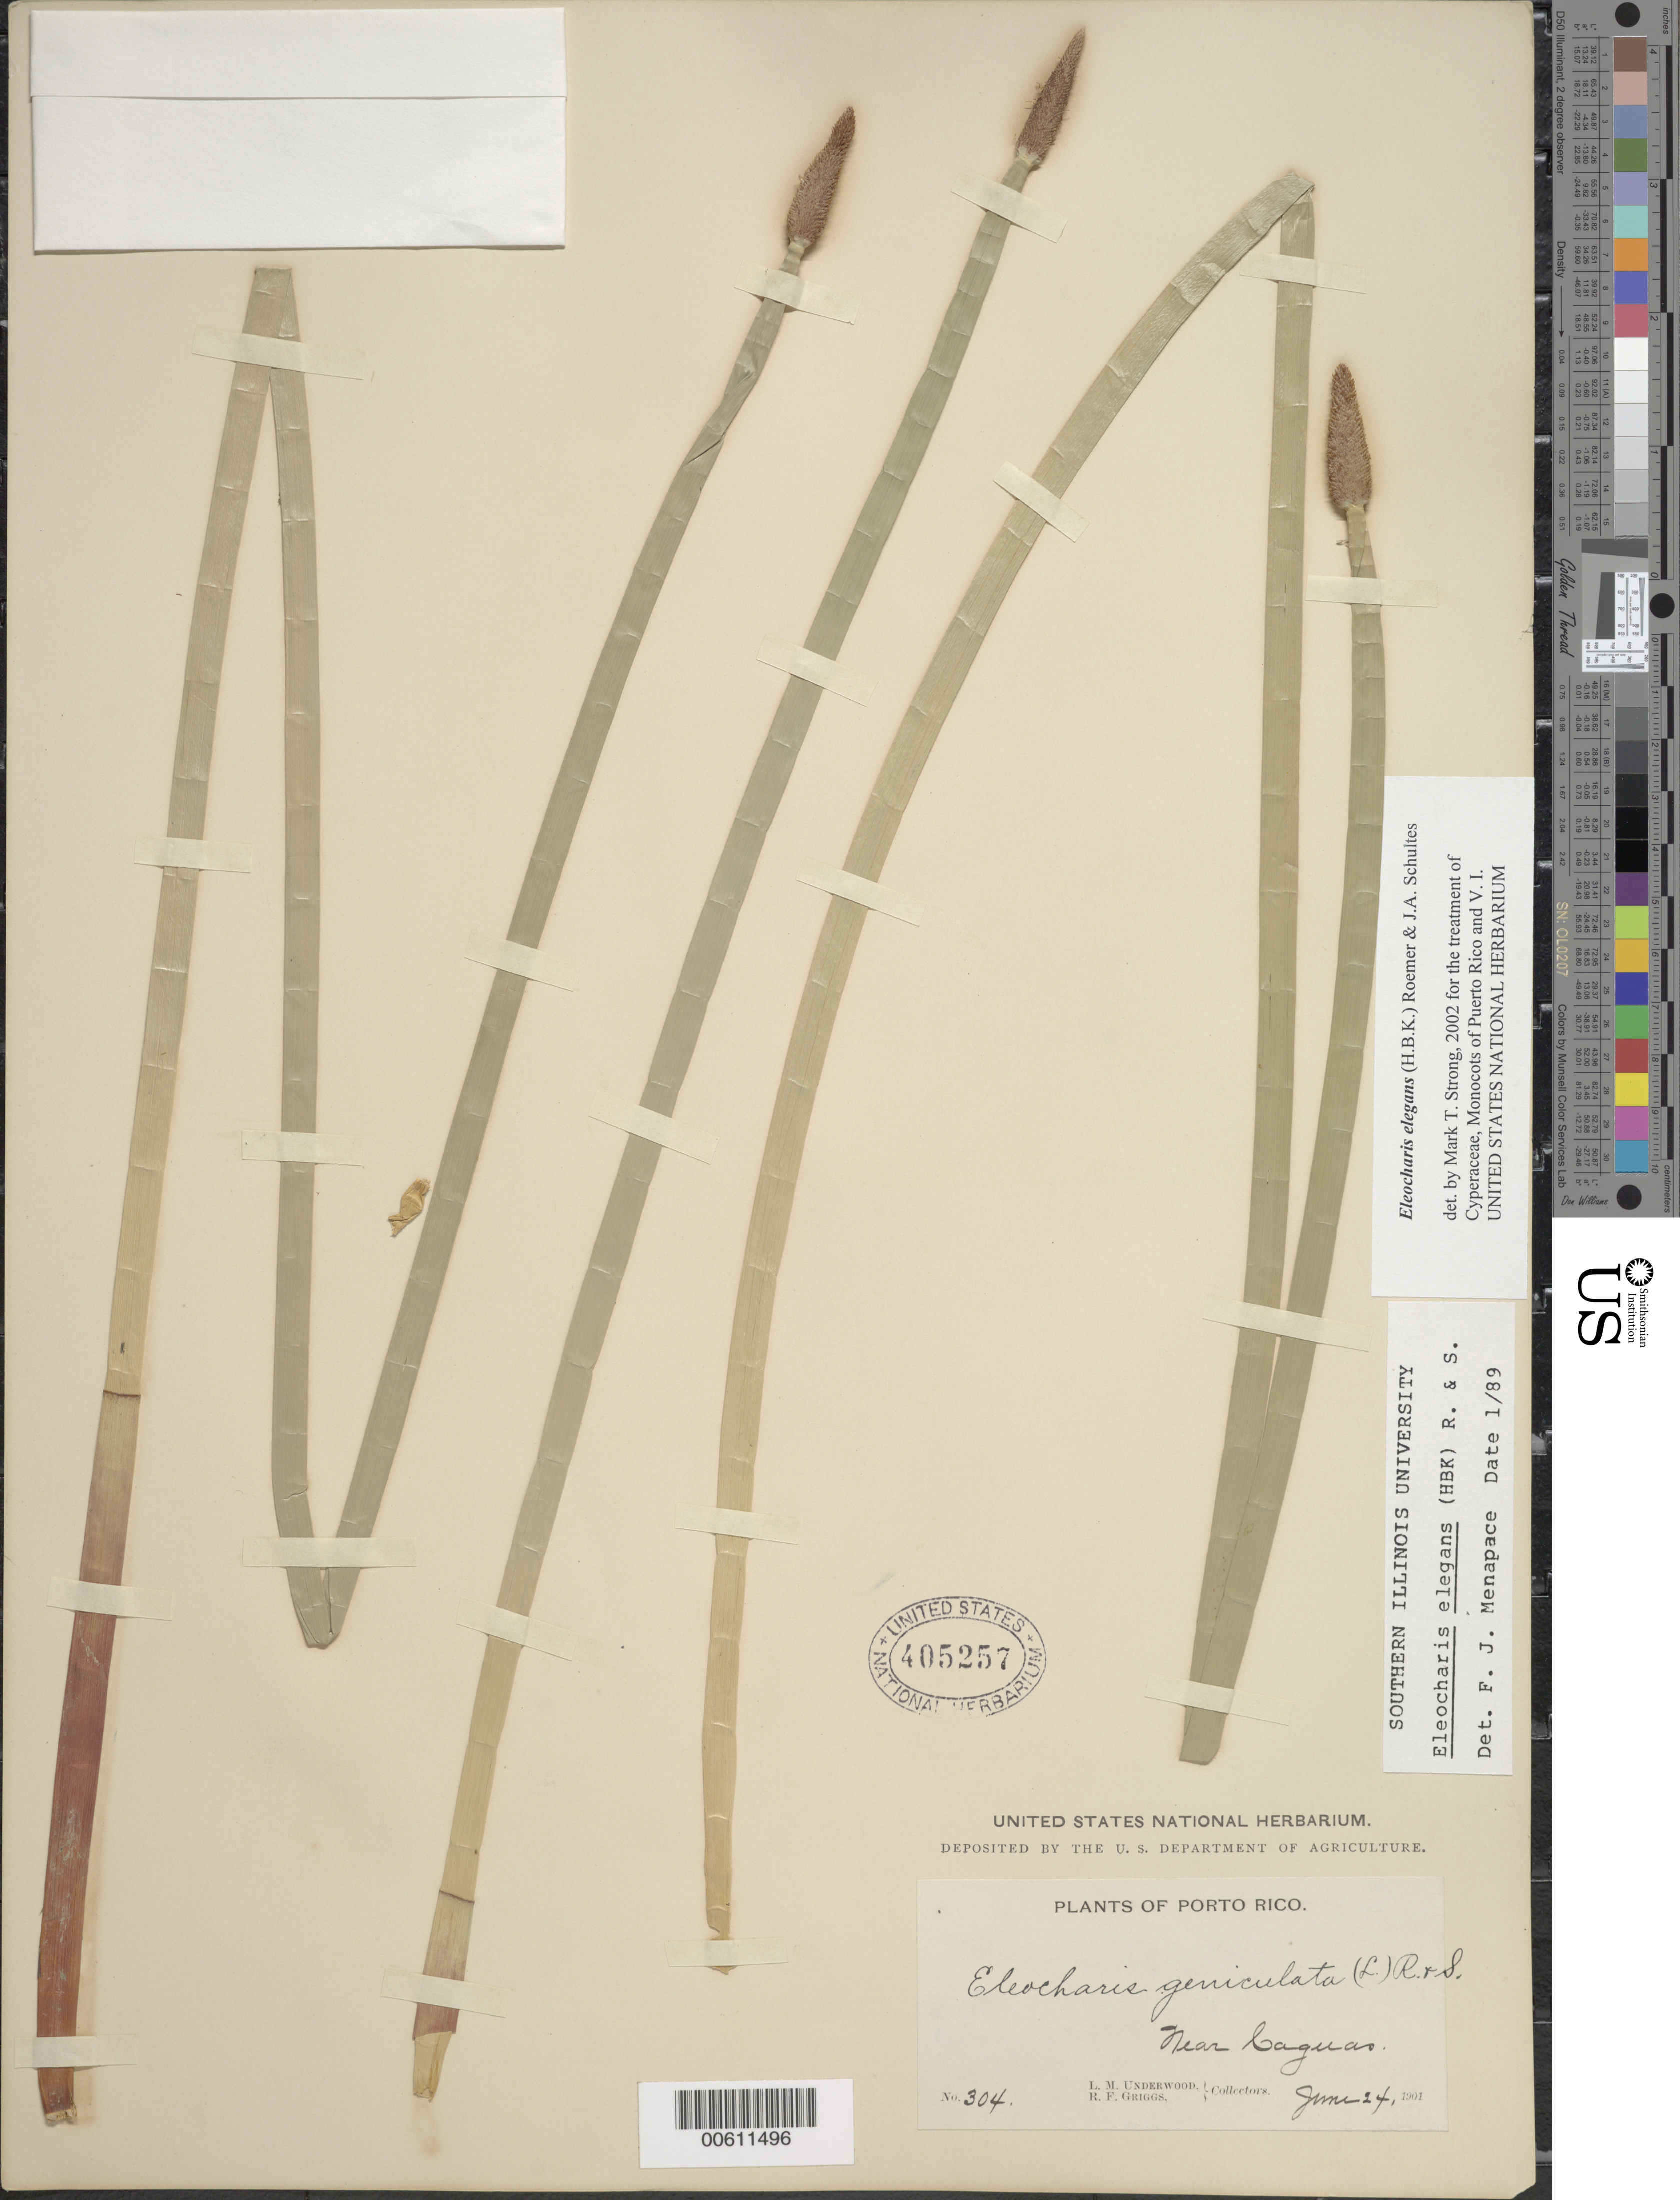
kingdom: Plantae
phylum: Tracheophyta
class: Liliopsida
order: Poales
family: Cyperaceae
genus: Eleocharis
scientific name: Eleocharis elegans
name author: (Kunth) Roem. & Schult.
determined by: Strong, M. T., (US), Smithsonian Institution - National Museum of Natural History (UNITED STATES)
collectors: L. M. Underwood & R. F. Griggs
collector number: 304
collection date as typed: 24 Jun 1901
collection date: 1901-06-24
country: Puerto Rico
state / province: Caguas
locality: Near Caguas.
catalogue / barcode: US 405257